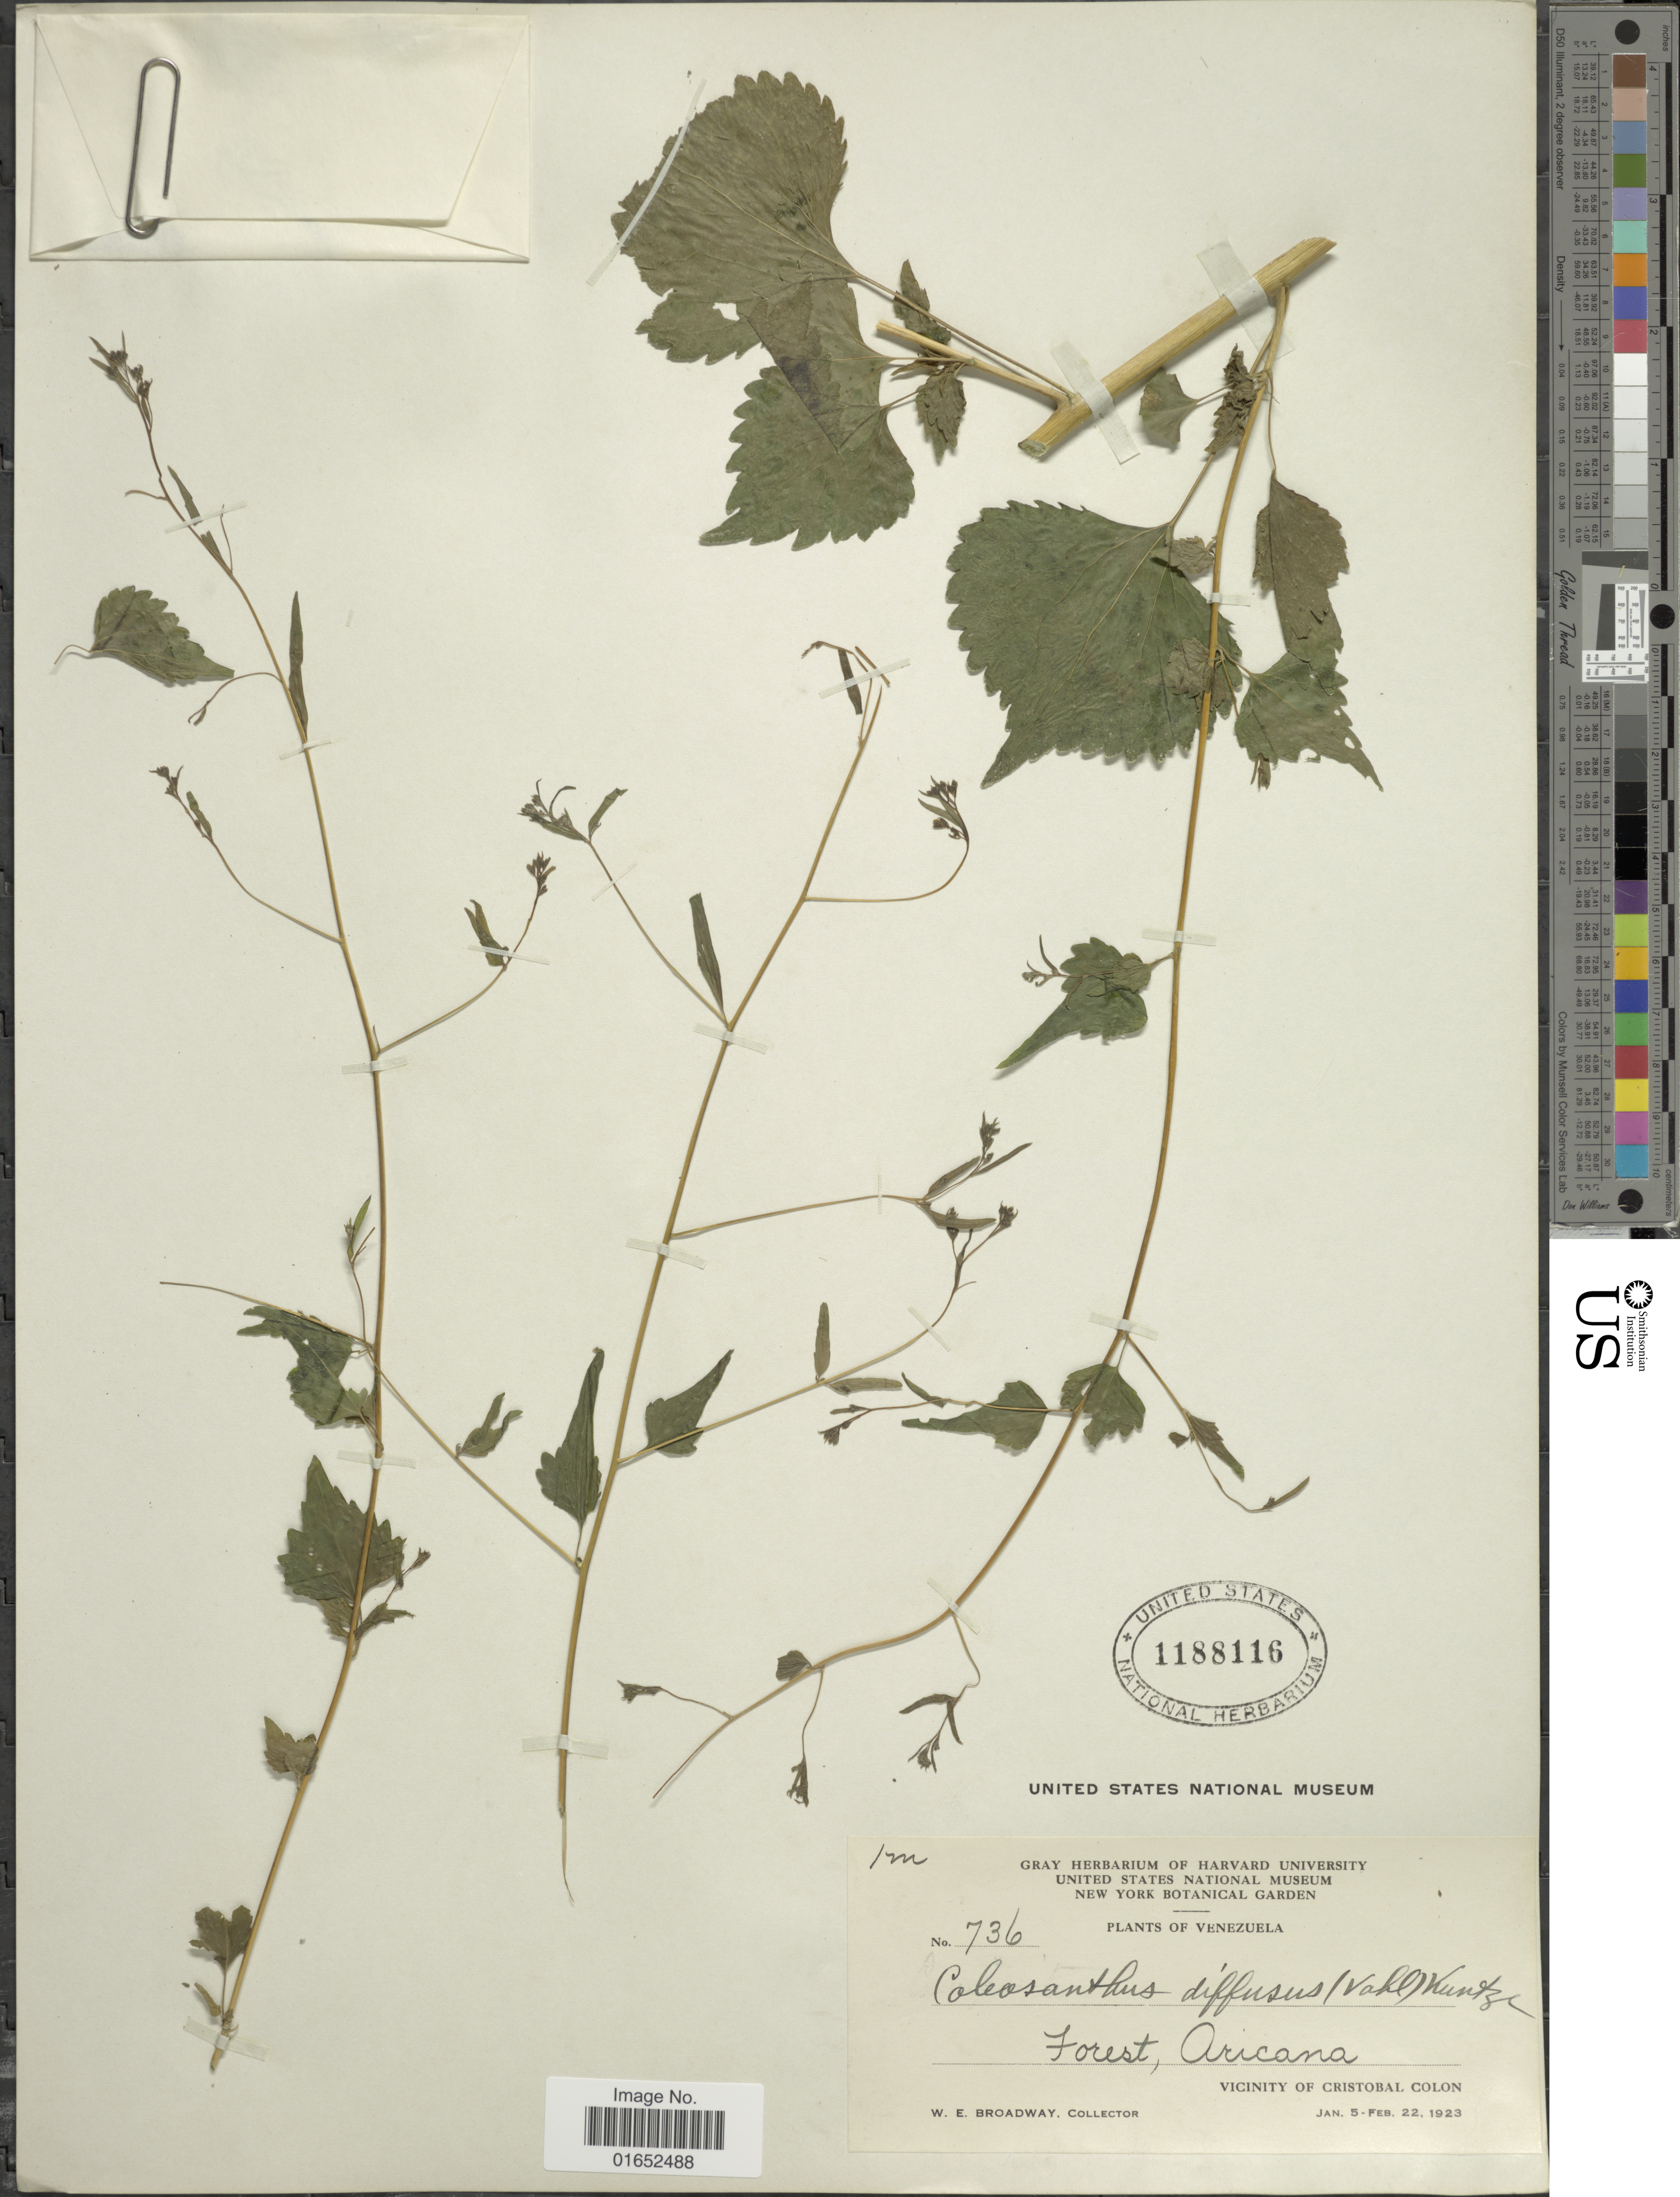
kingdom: Plantae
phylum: Tracheophyta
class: Magnoliopsida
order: Asterales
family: Asteraceae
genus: Brickellia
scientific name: Brickellia diffusa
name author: (Vahl) A. Gray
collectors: W. E. Broadway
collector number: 736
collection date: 1923-01-05/1923-02-22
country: Venezuela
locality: Forest, Aricana, Vicinity of Cristobal Colon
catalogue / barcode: US 1188116